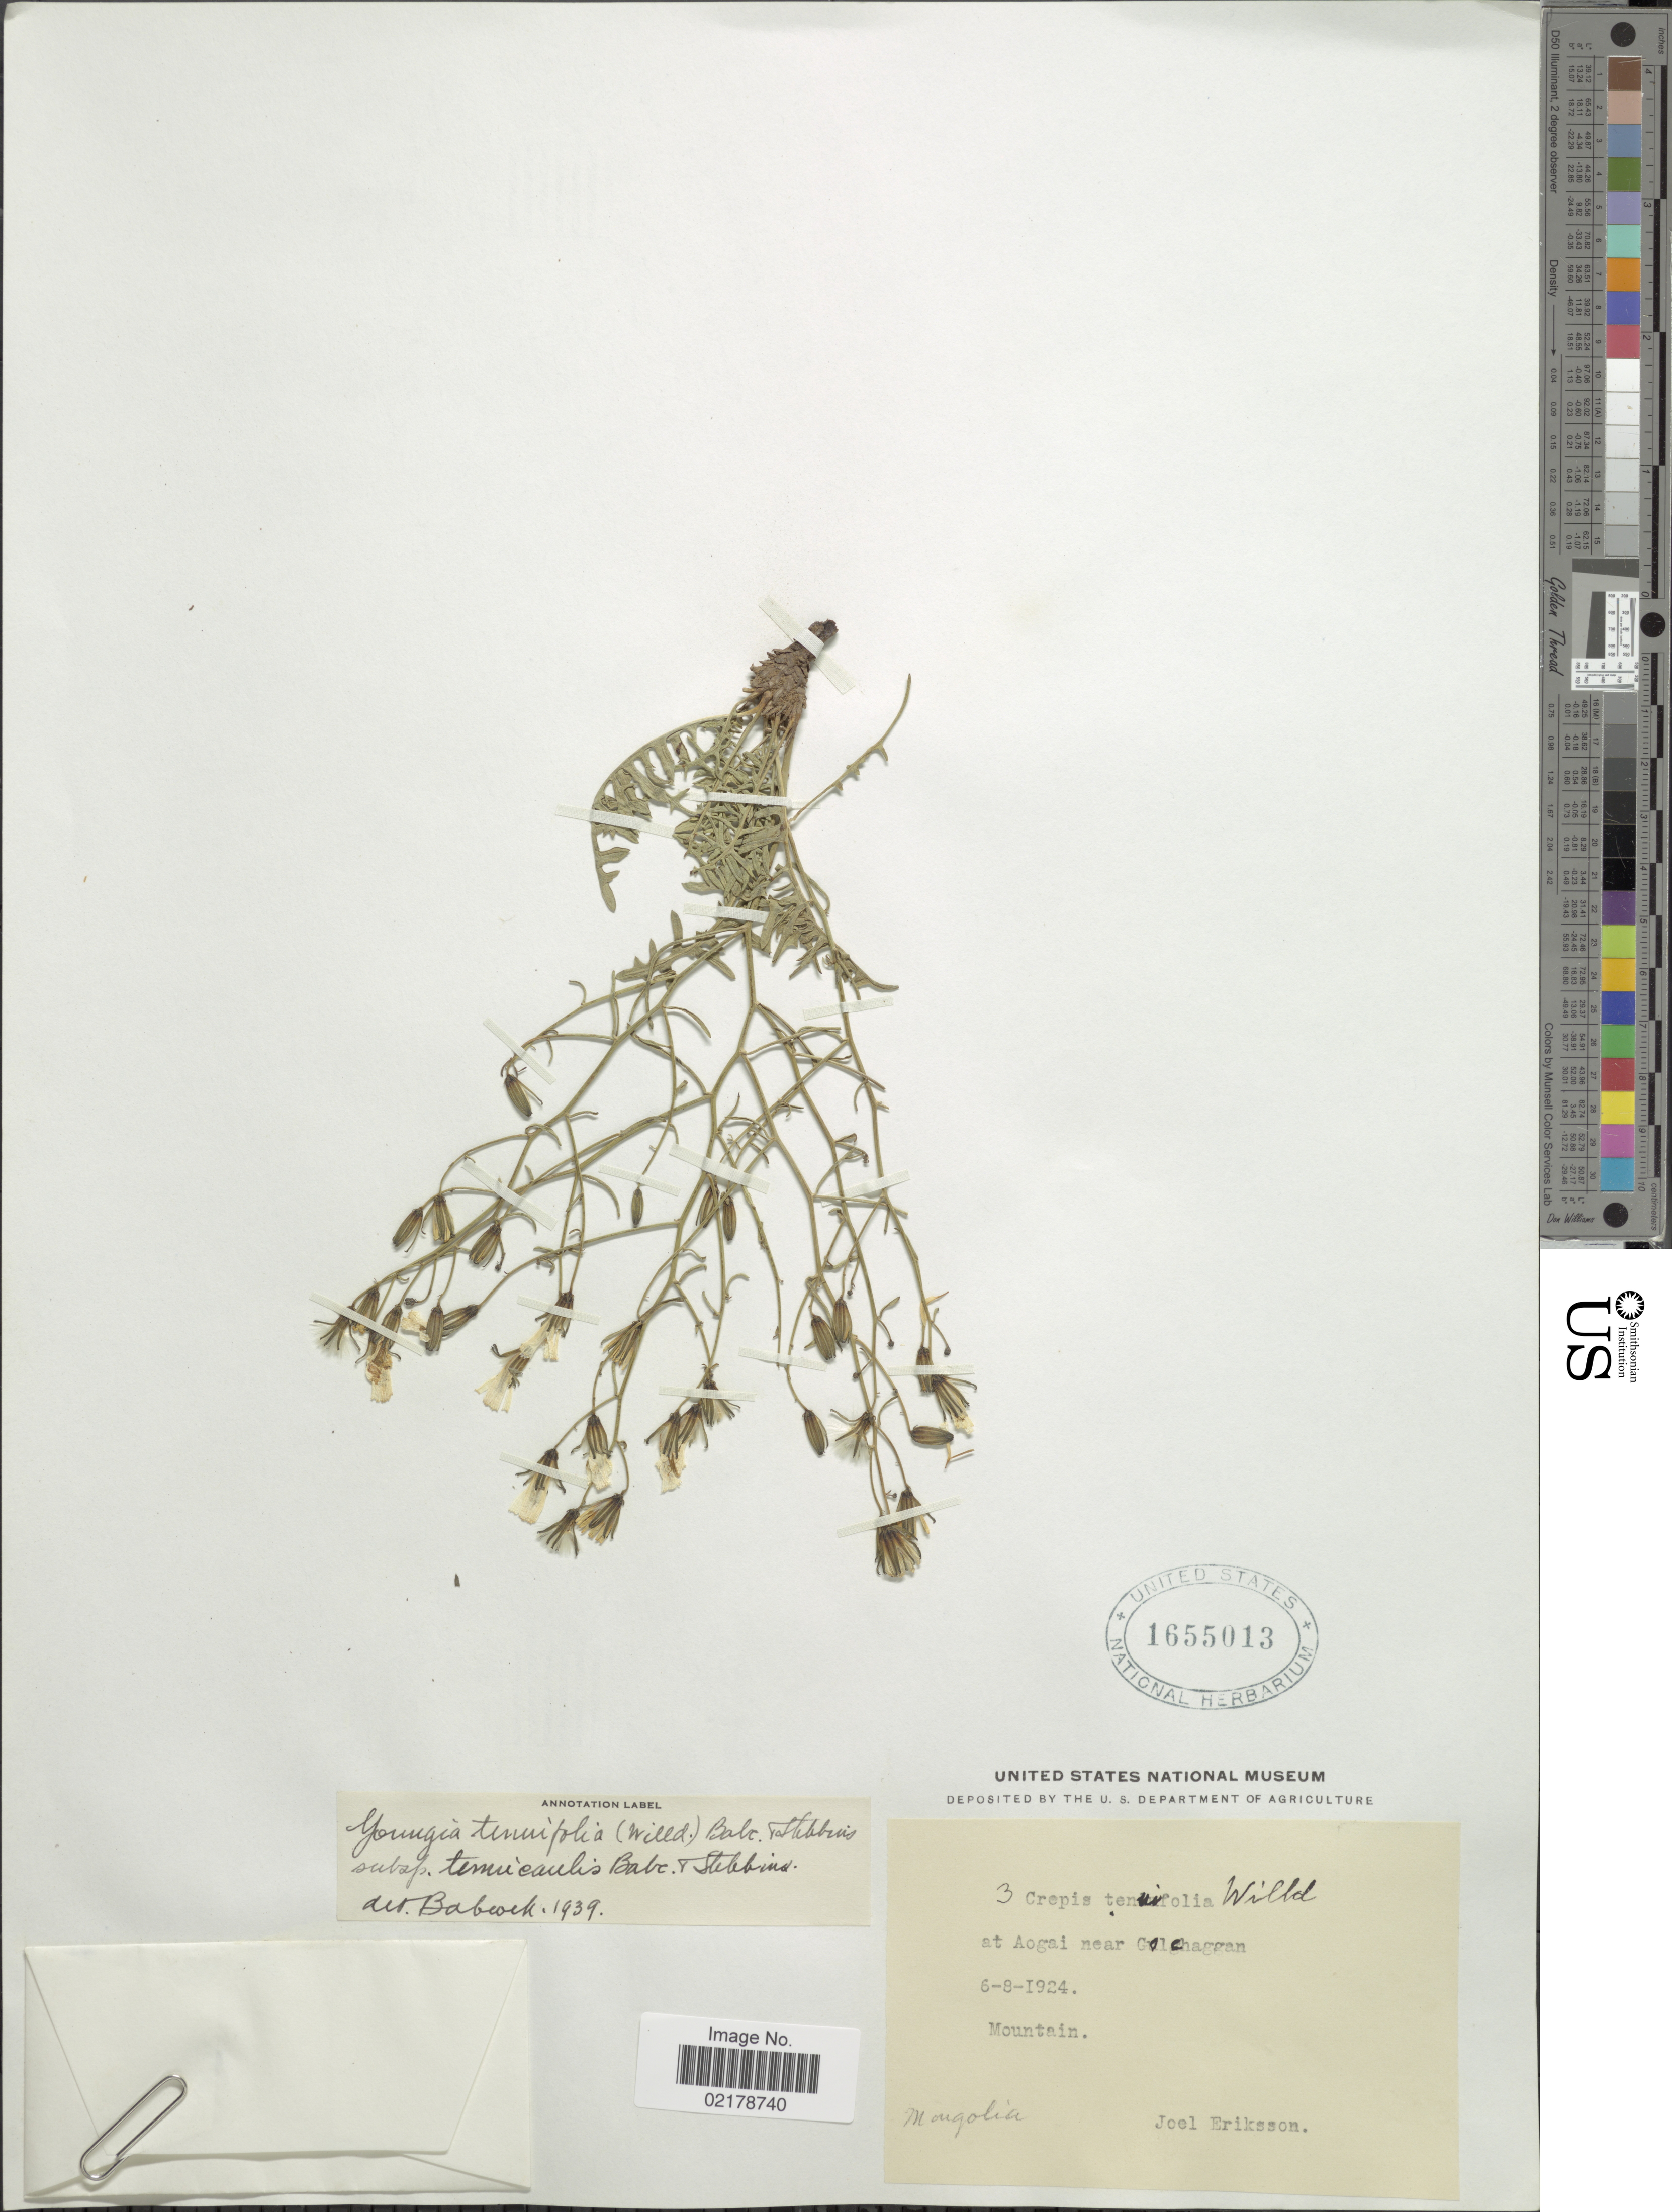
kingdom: Plantae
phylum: Tracheophyta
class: Magnoliopsida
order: Asterales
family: Asteraceae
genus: Crepidiastrum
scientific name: Crepidiastrum tenuifolium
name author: (Willd.) Sennikov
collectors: J. Eriksson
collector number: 3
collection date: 1924-08-06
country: Mongolia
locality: At Aogai near Golchaggan. Mountain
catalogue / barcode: US 1655013